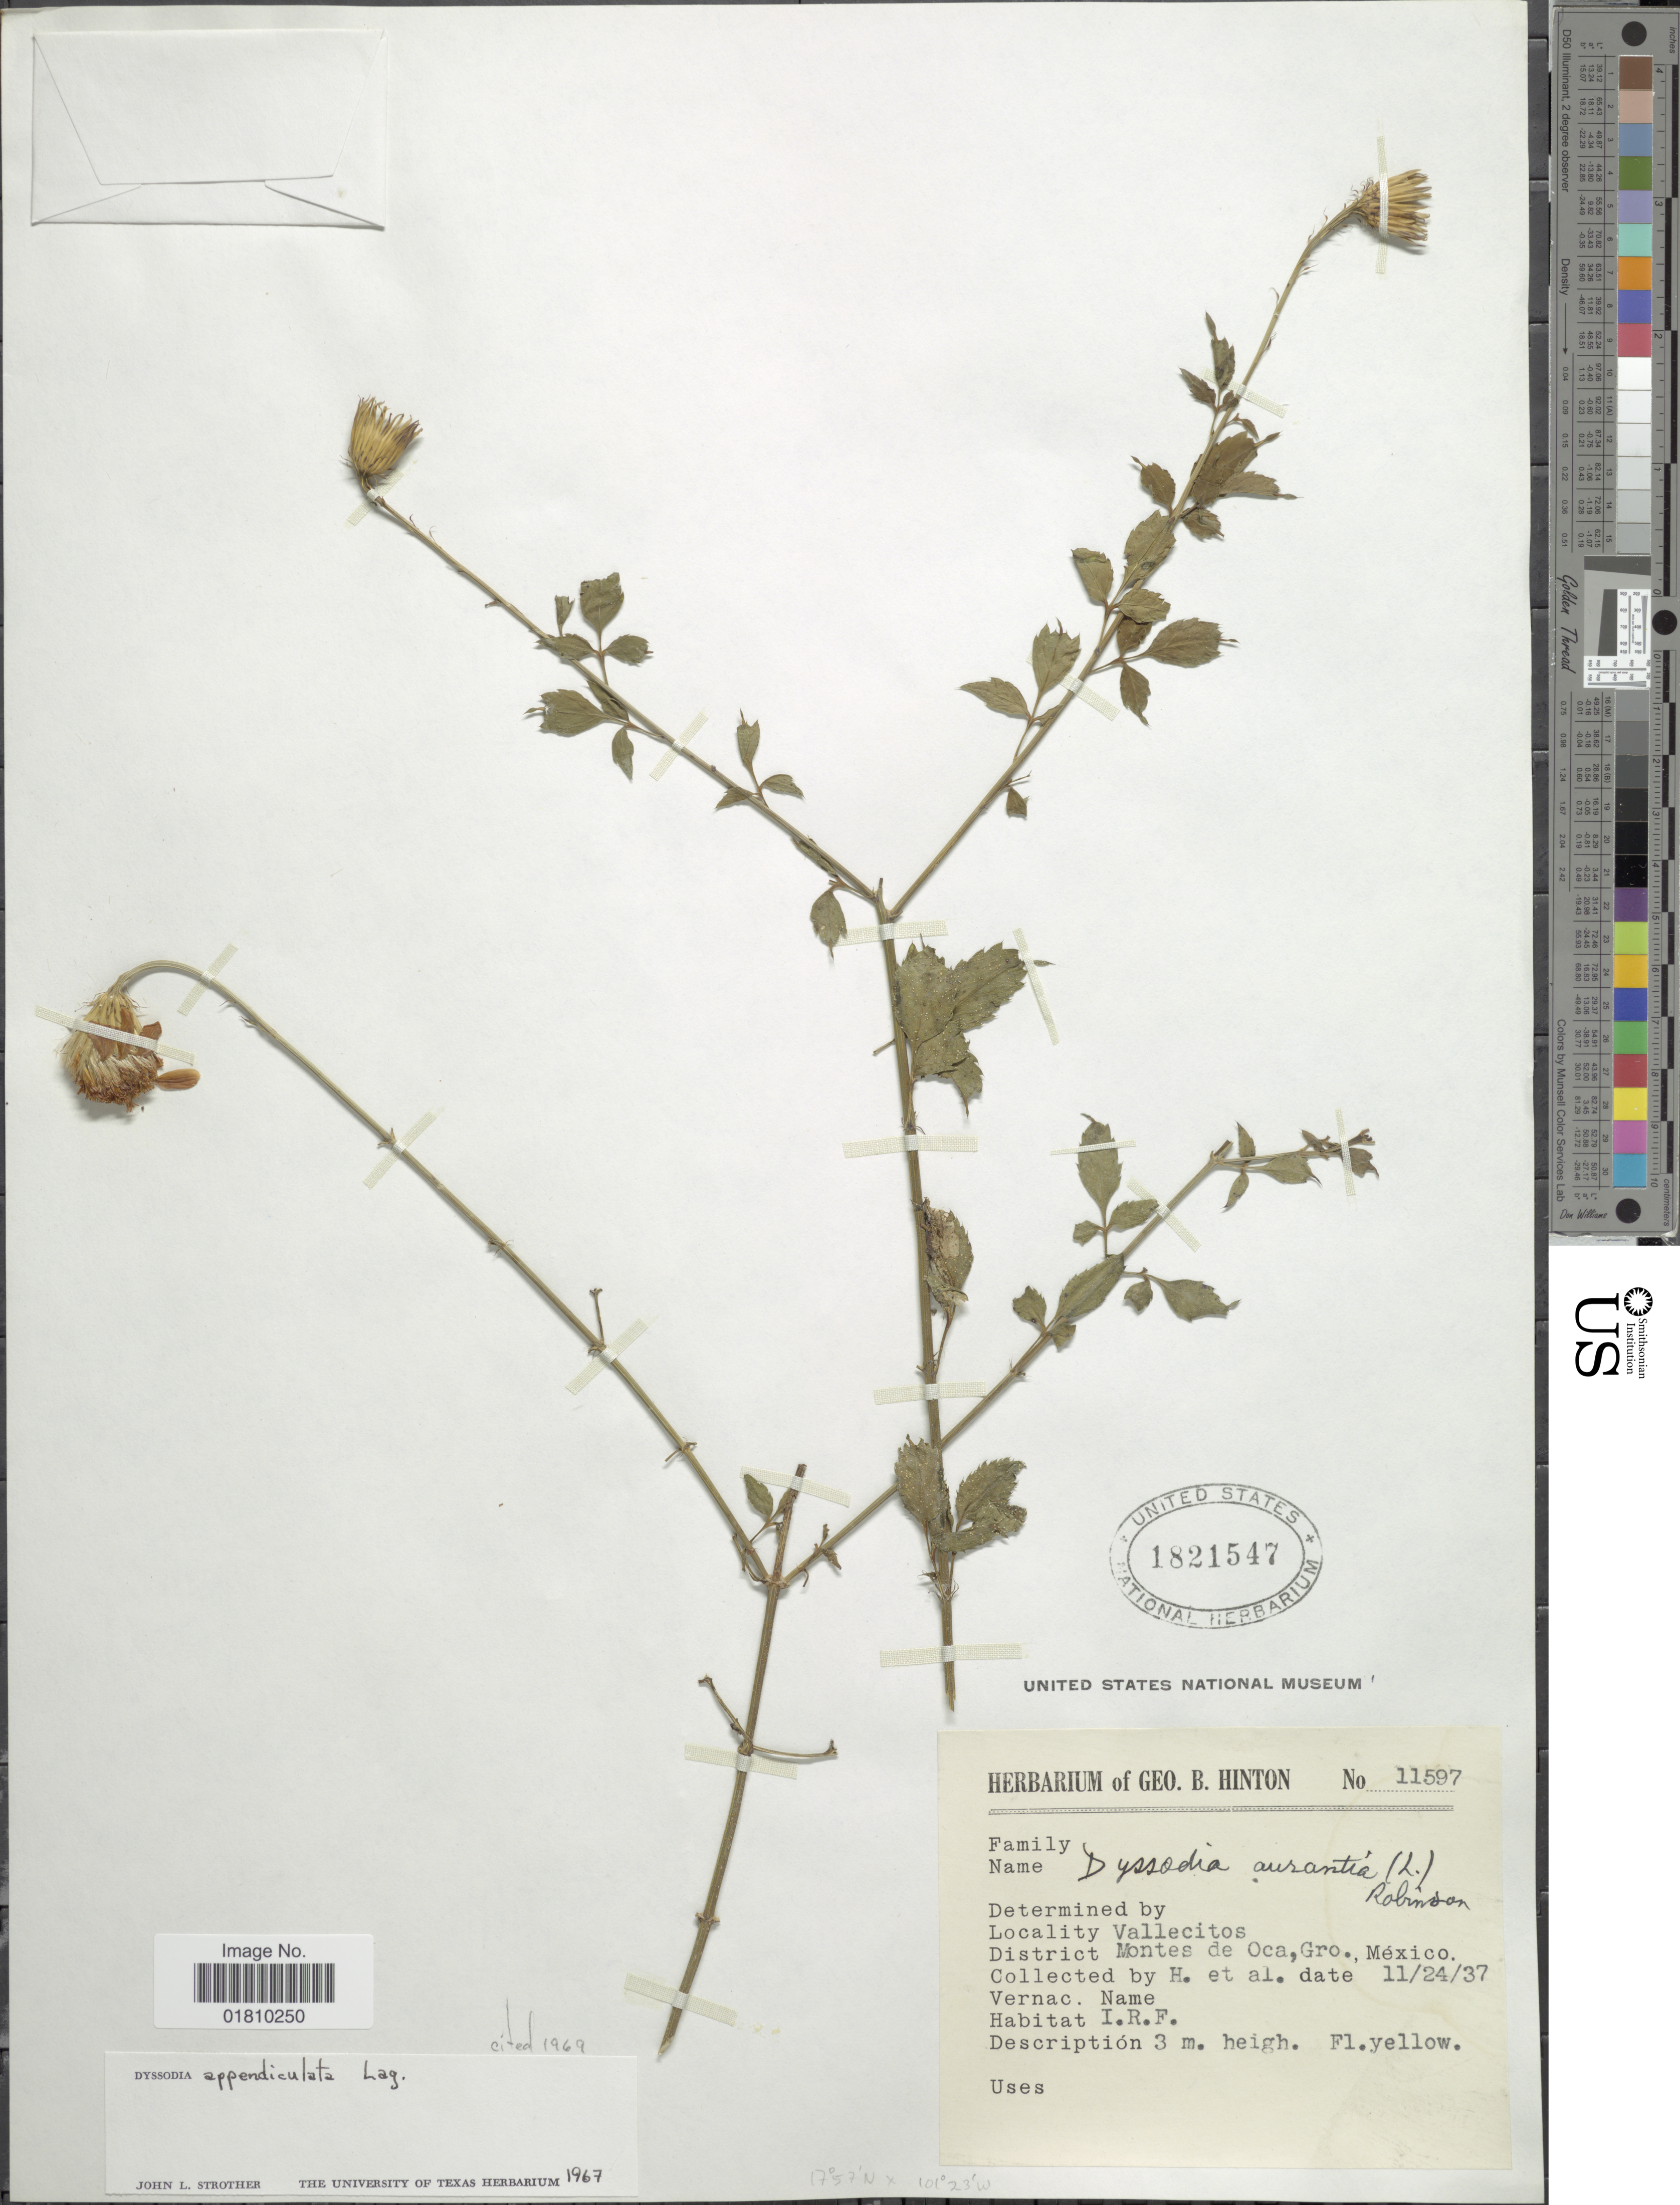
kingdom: Plantae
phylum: Tracheophyta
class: Magnoliopsida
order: Asterales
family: Asteraceae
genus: Adenophyllum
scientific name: Adenophyllum appendiculatum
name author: (Lag.) Strother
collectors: G. B. Hinton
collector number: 11597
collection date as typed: Transcribed d/m/y: 24/11/37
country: Mexico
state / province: Guerrero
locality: Vallecitos, District Montes de Oca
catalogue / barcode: US 1821547